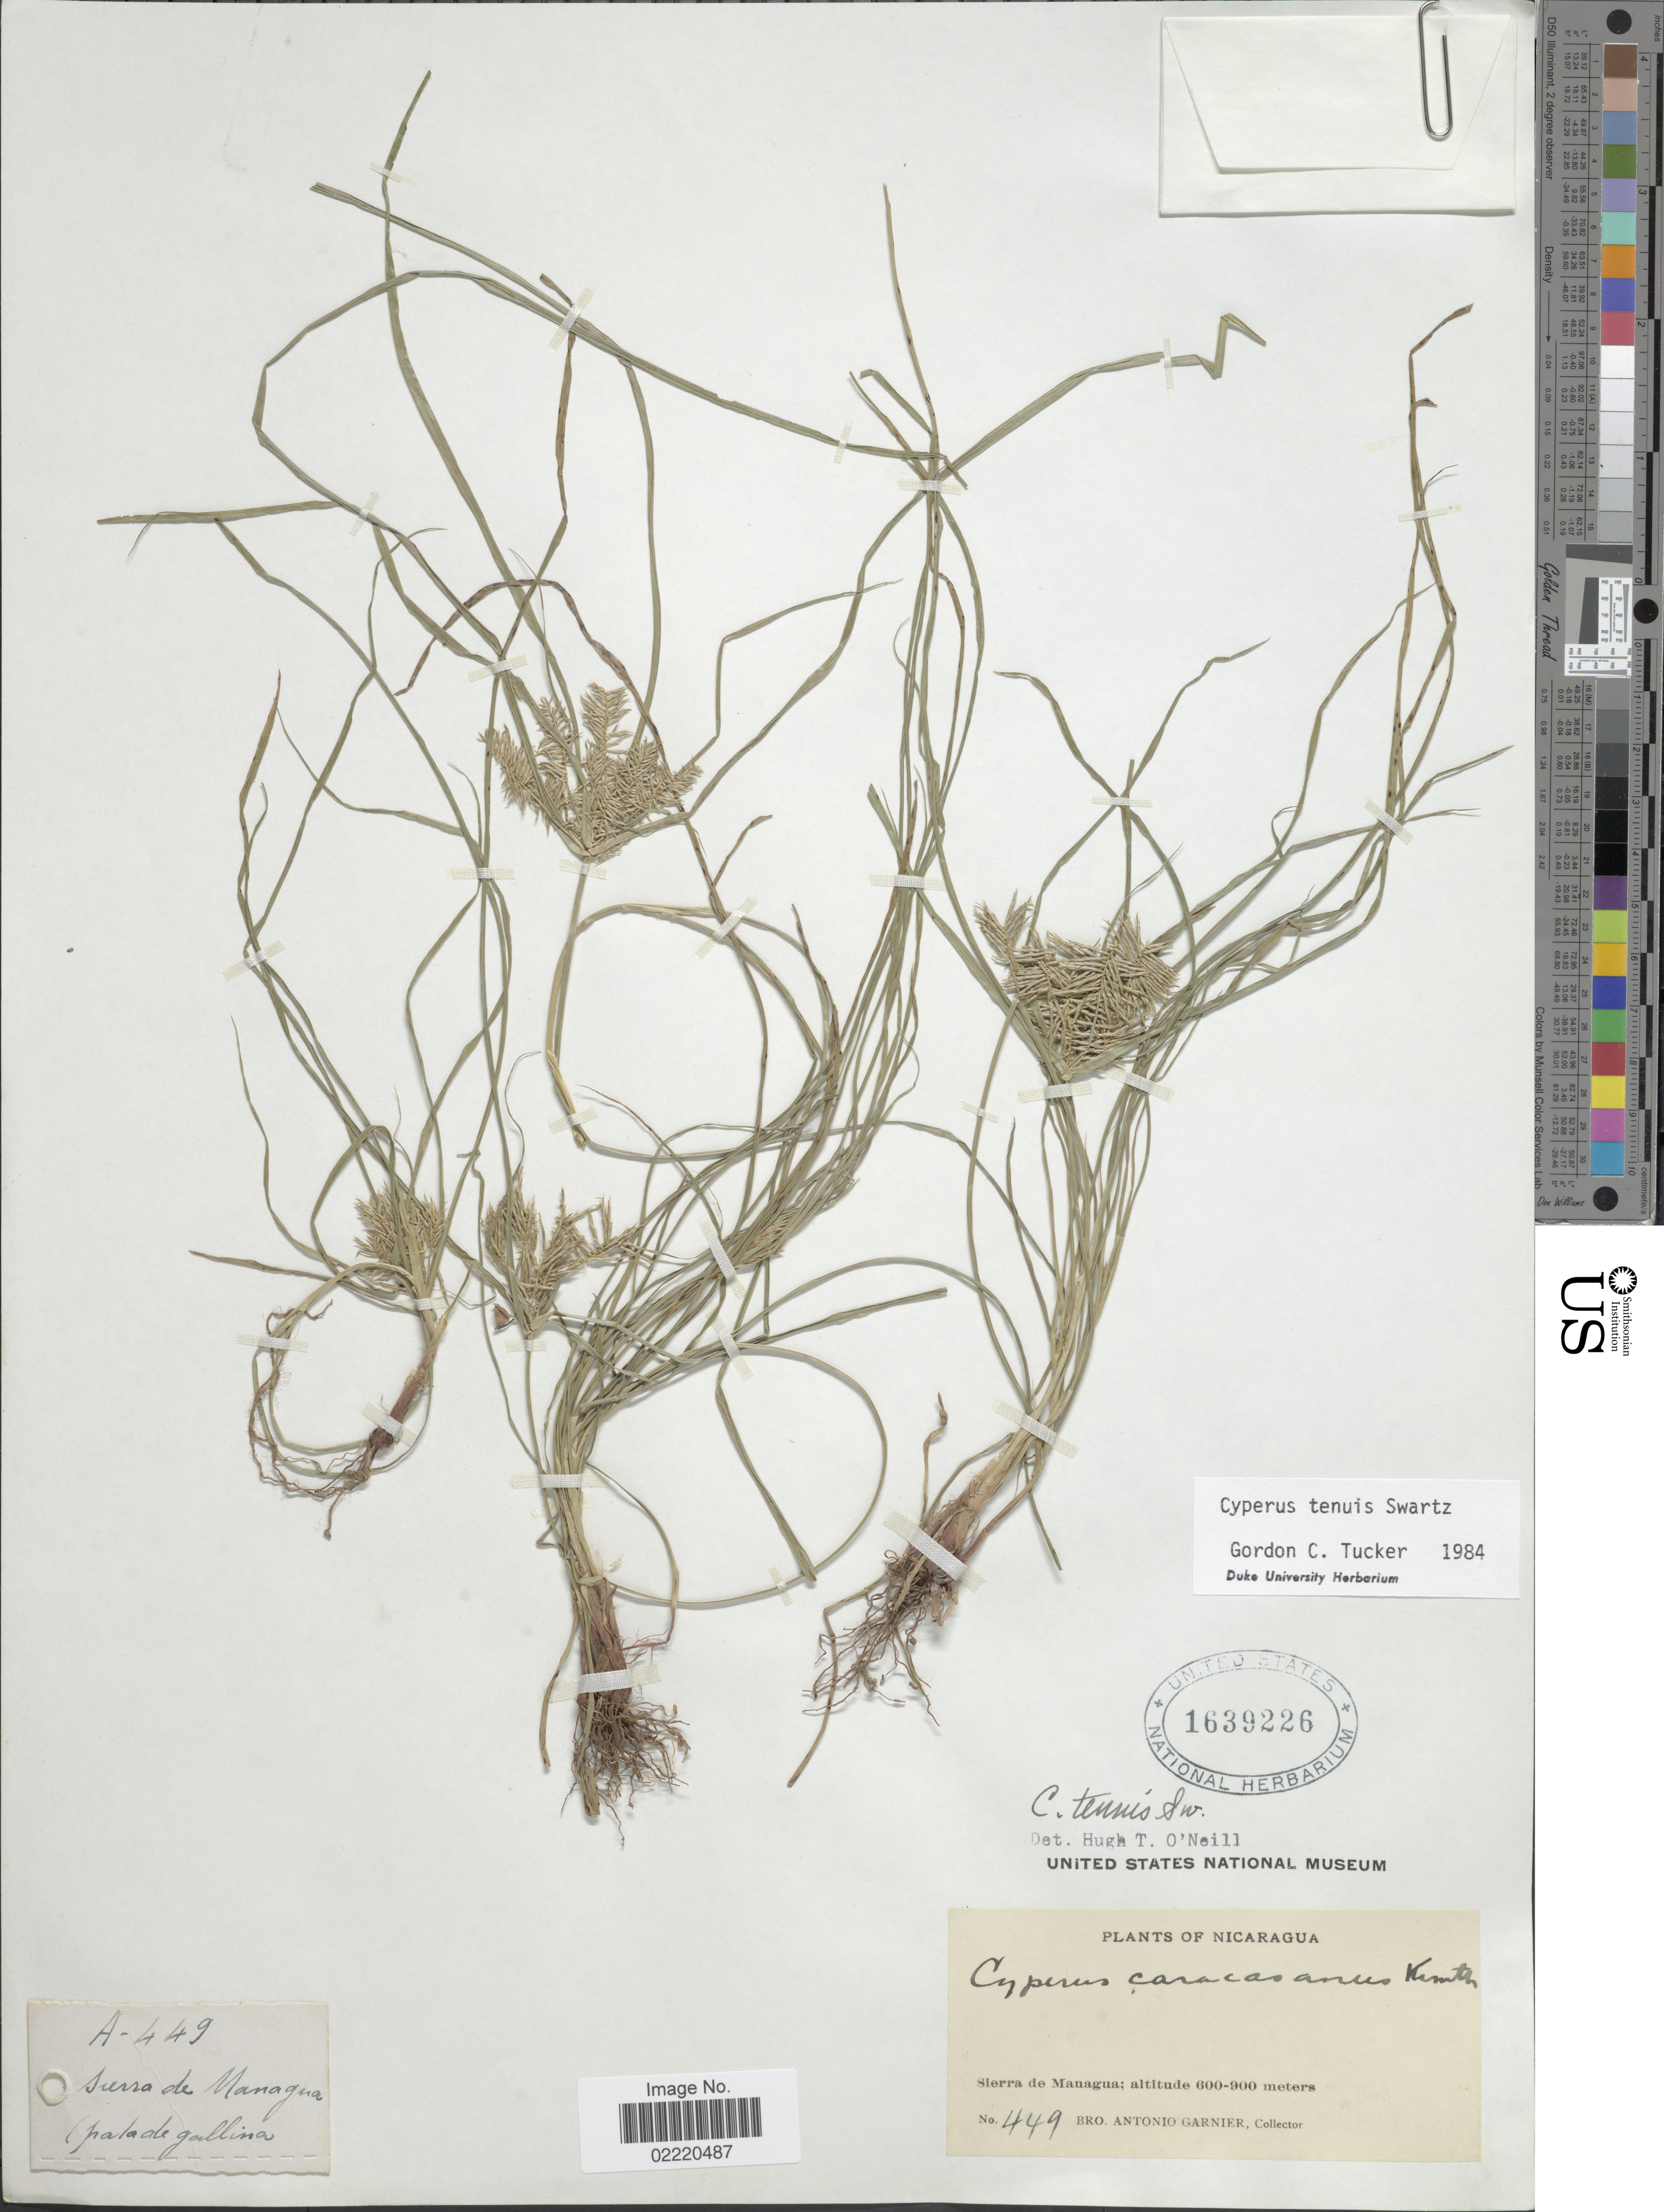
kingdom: Plantae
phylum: Tracheophyta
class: Liliopsida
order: Poales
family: Cyperaceae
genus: Cyperus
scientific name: Cyperus tenuis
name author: Sw.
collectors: Bro. A. Garnier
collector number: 449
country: Nicaragua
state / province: Managua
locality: Sierra de Managua (pada de gallina).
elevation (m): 600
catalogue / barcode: US 1639226